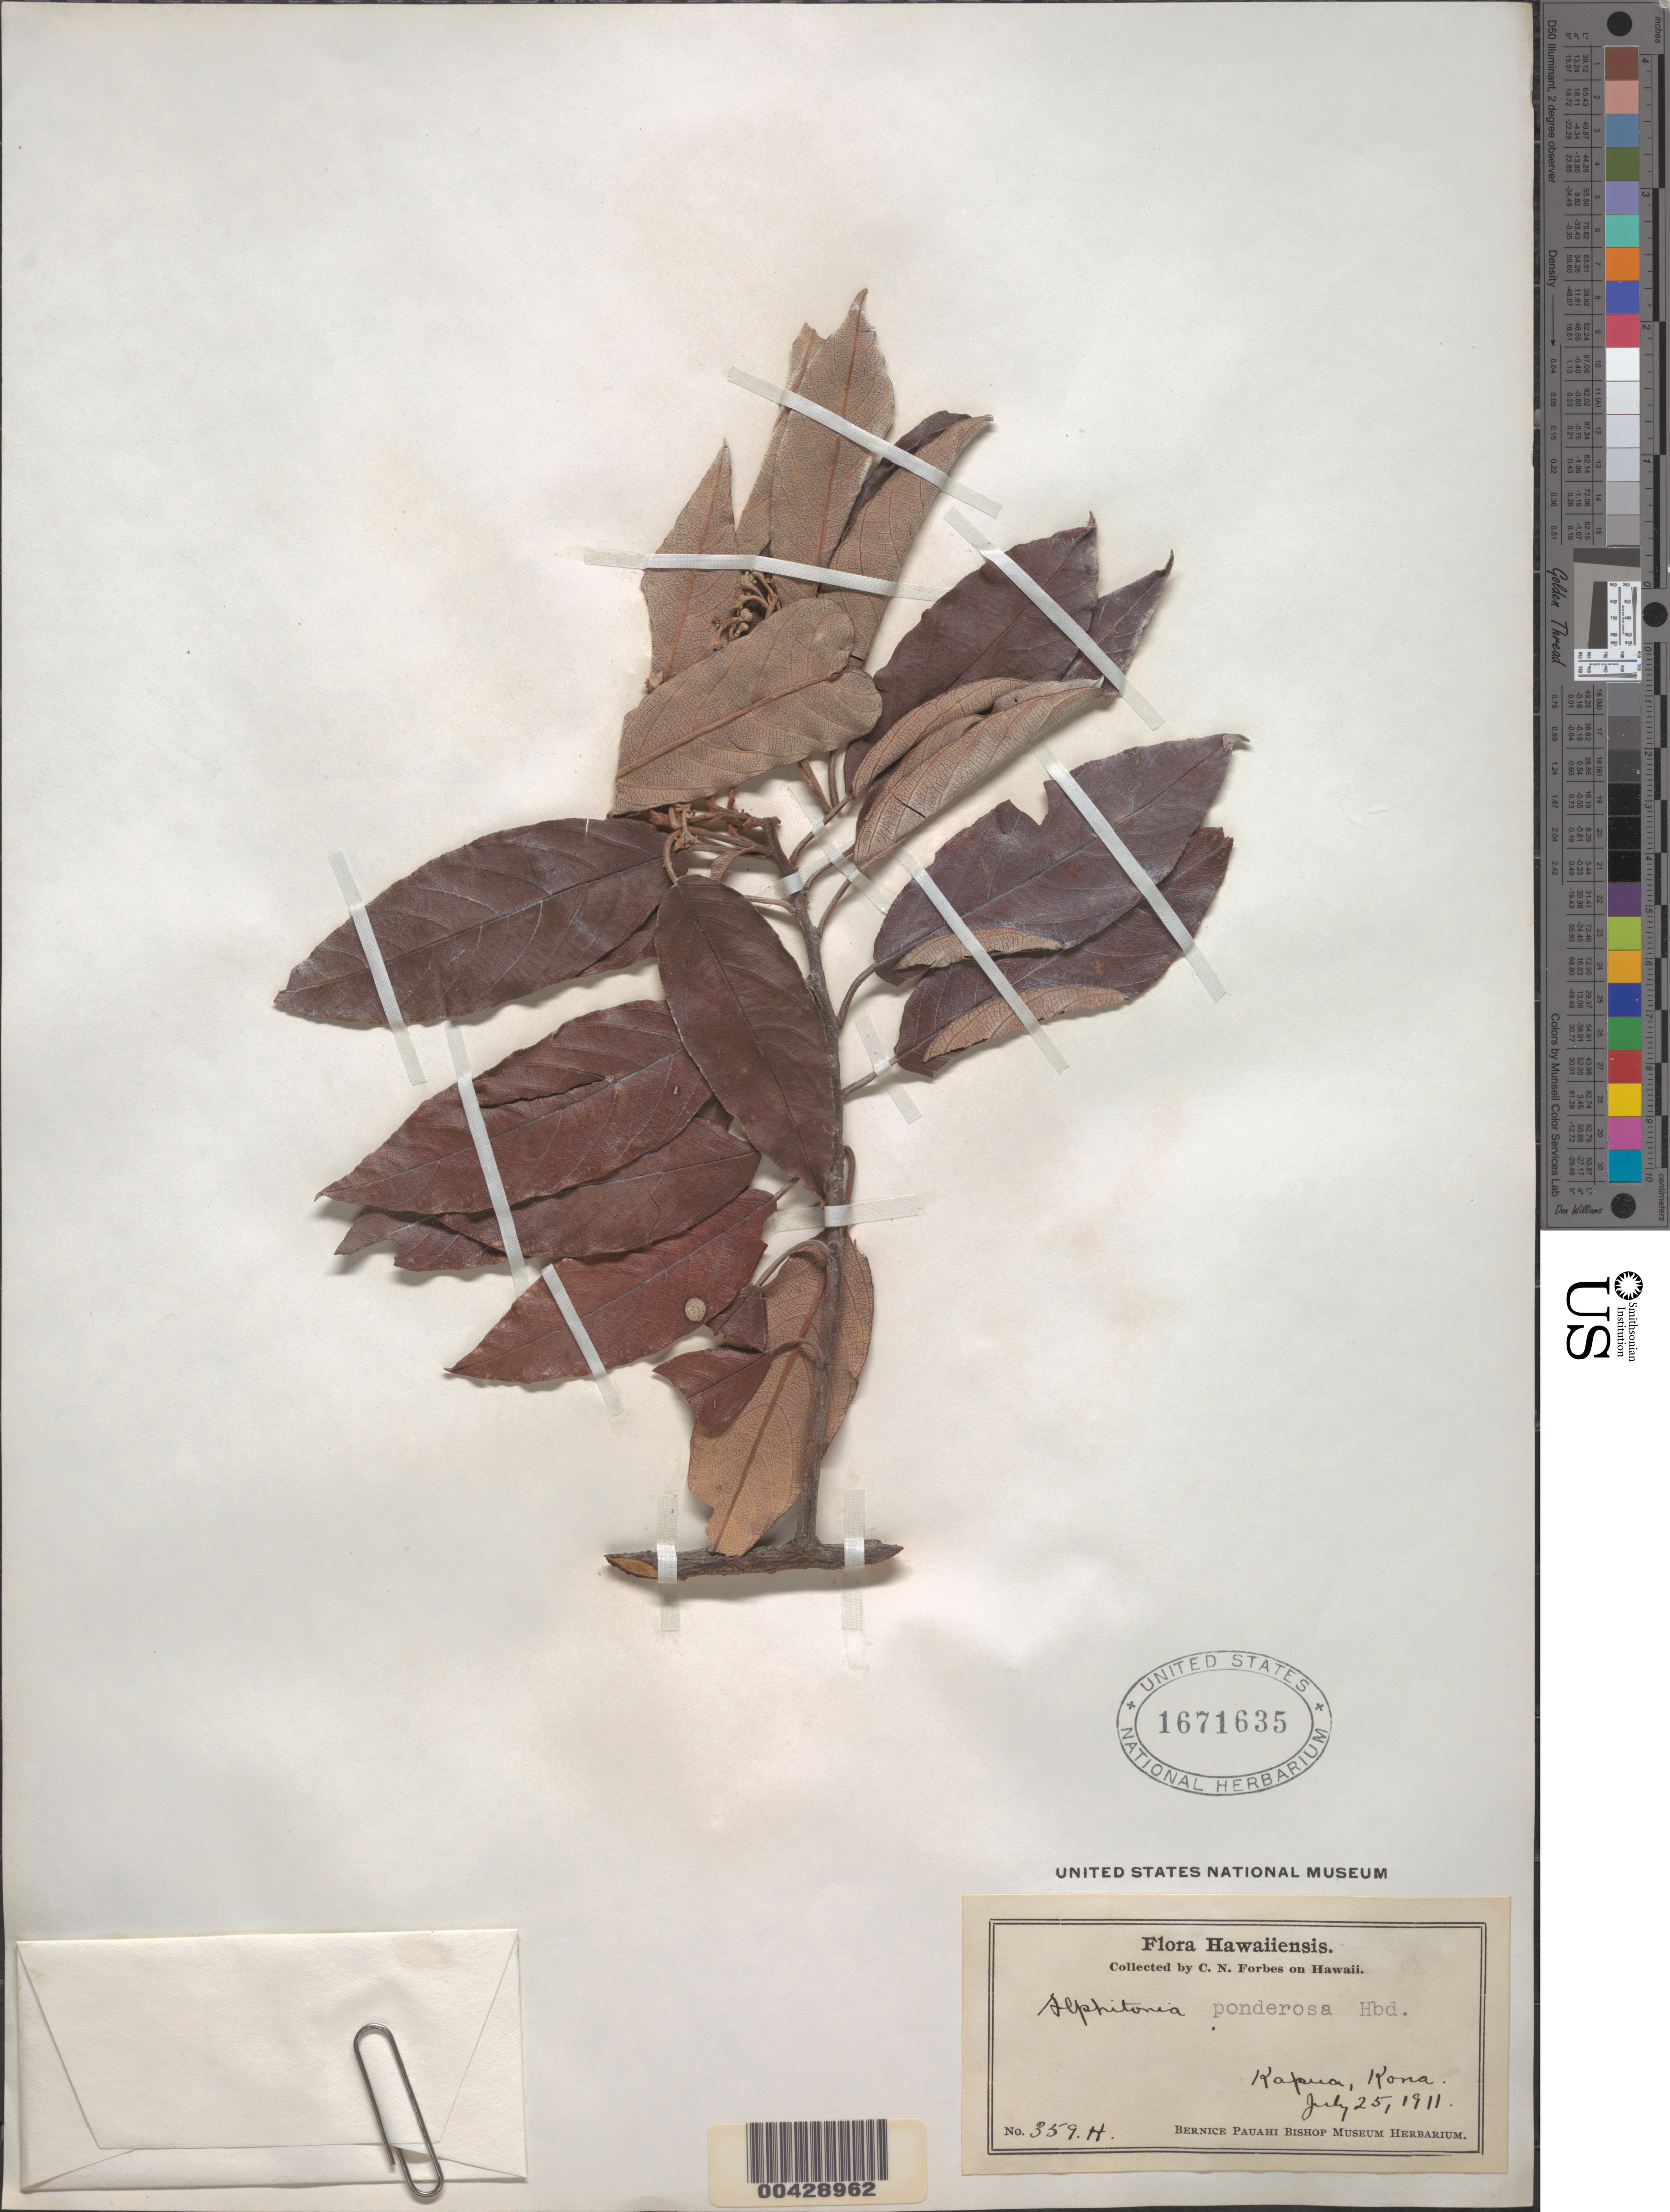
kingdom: Plantae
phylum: Tracheophyta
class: Magnoliopsida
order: Rosales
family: Rhamnaceae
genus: Alphitonia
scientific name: Alphitonia ponderosa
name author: Hillebr.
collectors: C. N. Forbes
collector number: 359.H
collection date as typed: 25 Jul 1911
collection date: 1911-07-25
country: United States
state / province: Hawaii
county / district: Hawaii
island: Hawaii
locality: Kapua, Kona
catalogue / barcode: US 1671635